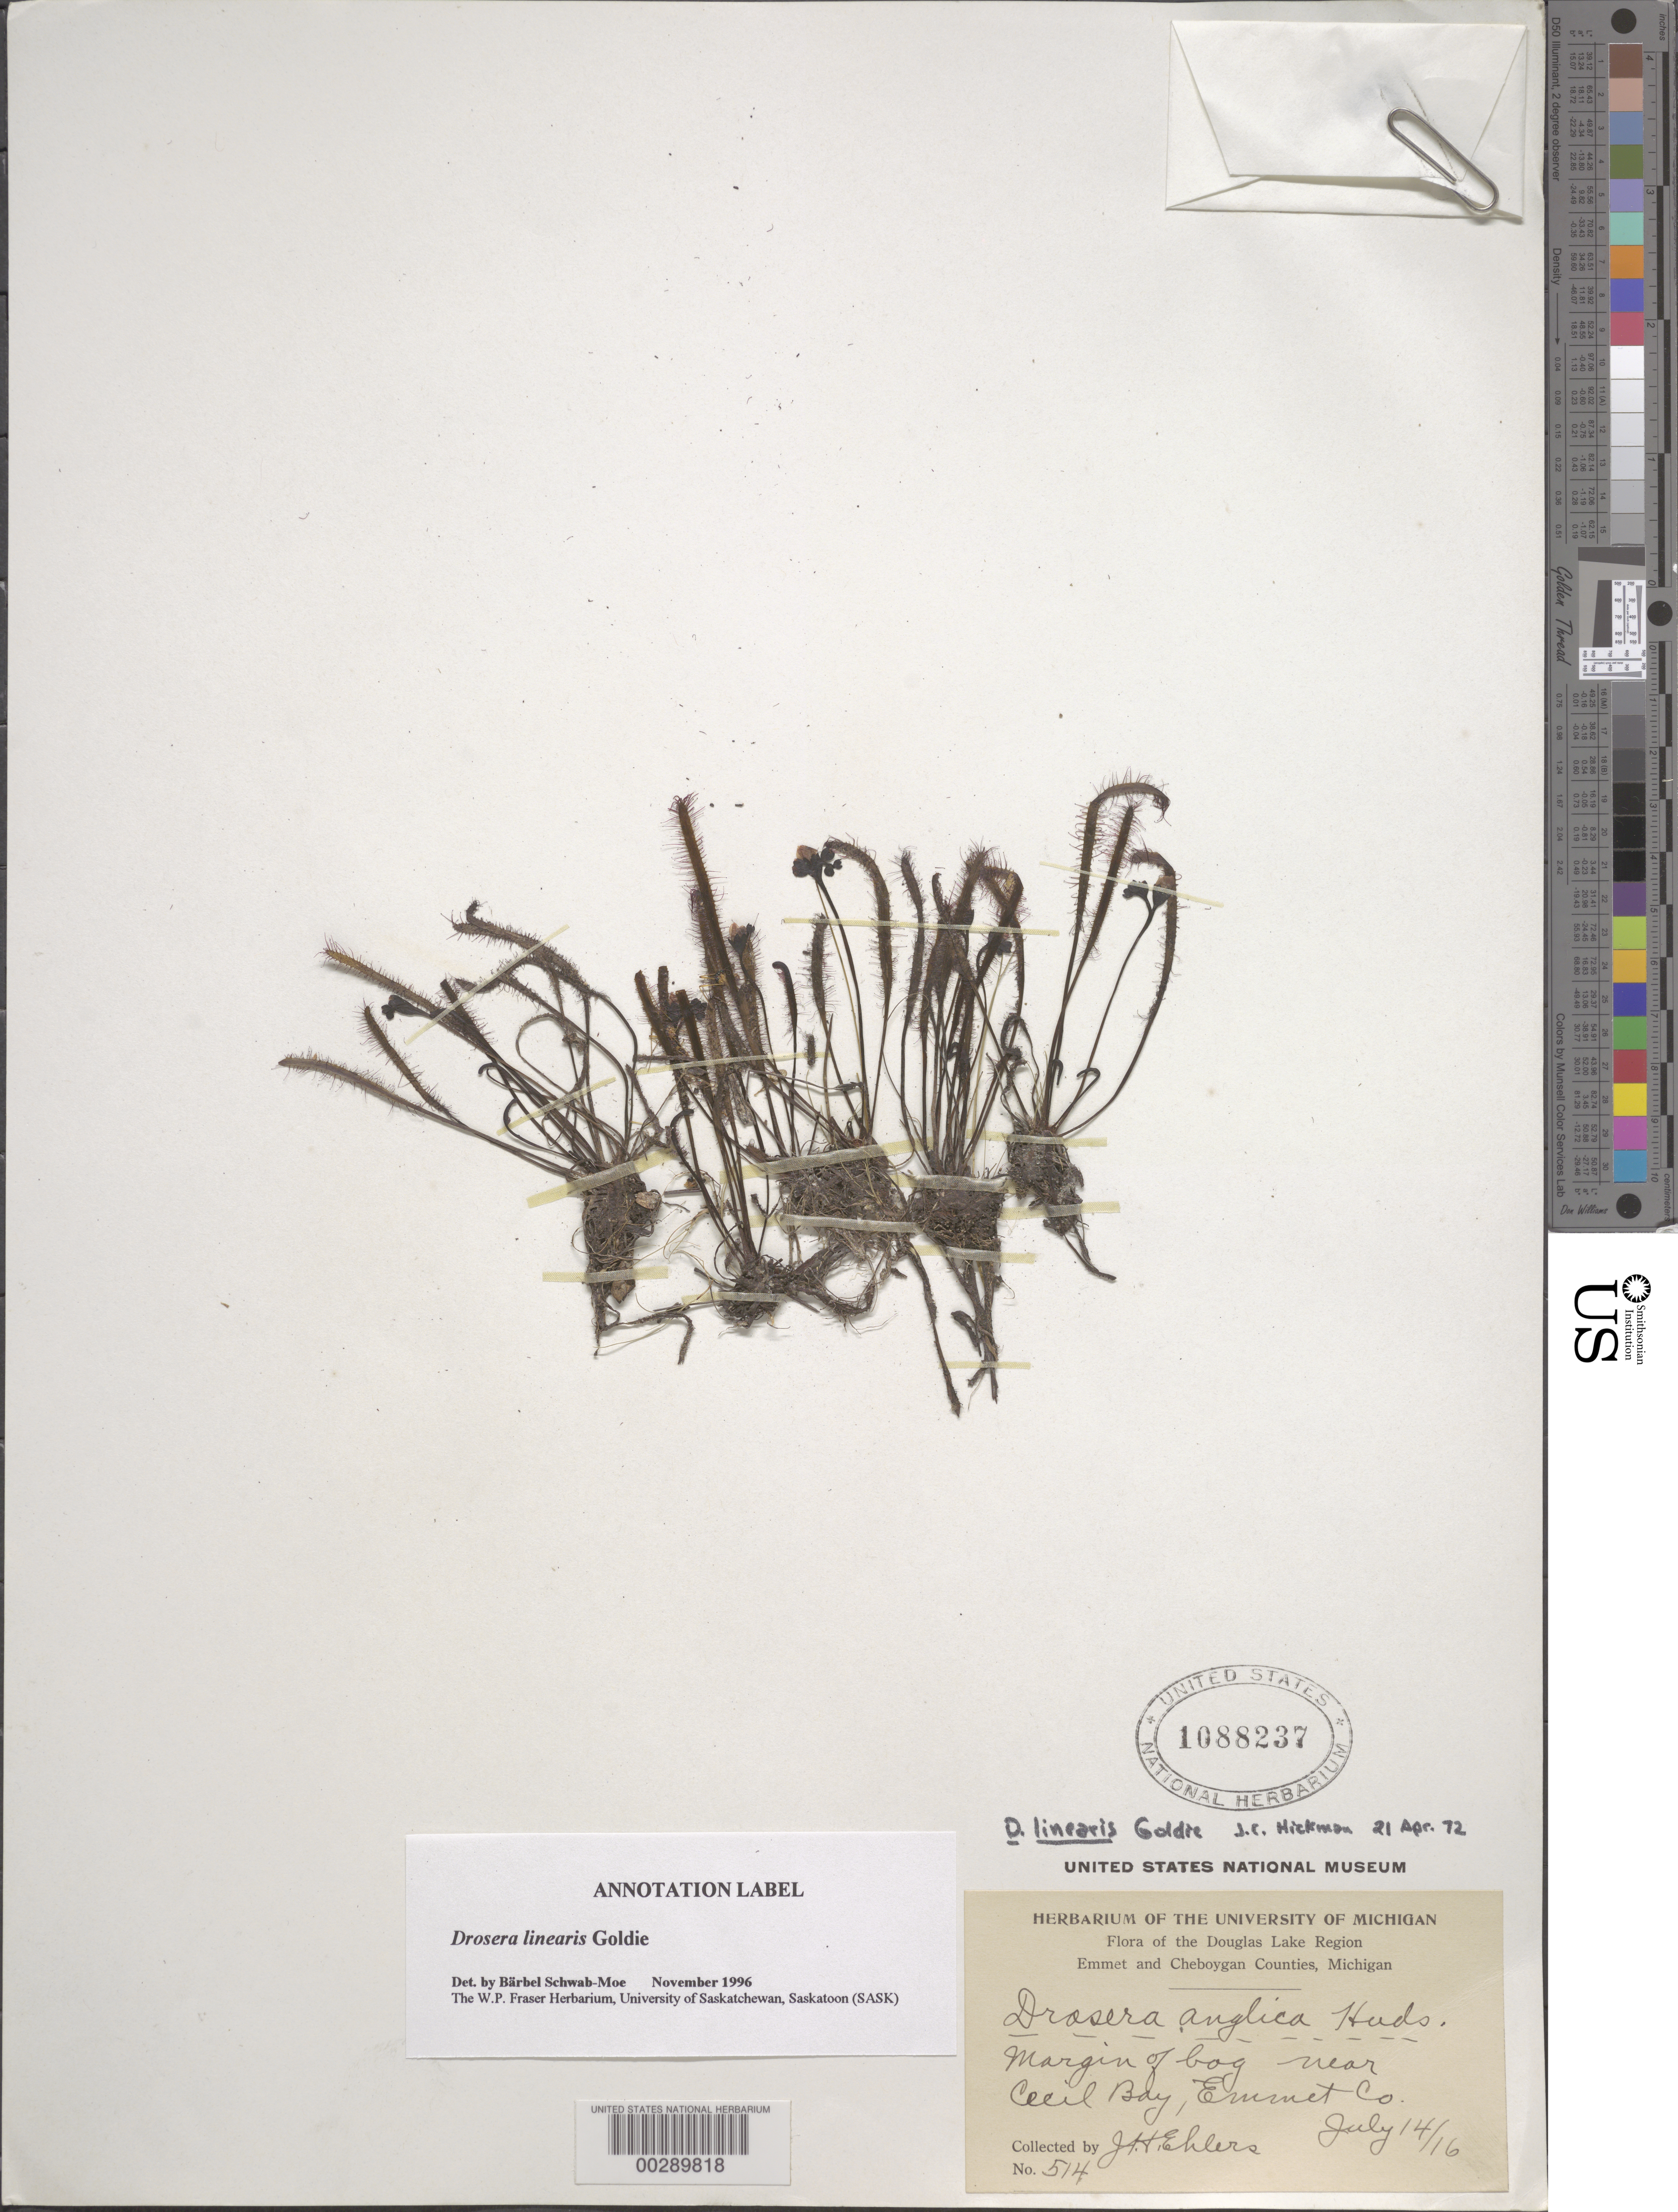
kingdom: Plantae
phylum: Tracheophyta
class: Magnoliopsida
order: Caryophyllales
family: Droseraceae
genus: Drosera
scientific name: Drosera linearis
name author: Goldie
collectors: J. H. Ehlers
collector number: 514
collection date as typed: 14 Jul 1916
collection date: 1916-07-14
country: United States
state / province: Michigan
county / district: Emmet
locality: Near cecil bay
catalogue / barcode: US 1088237